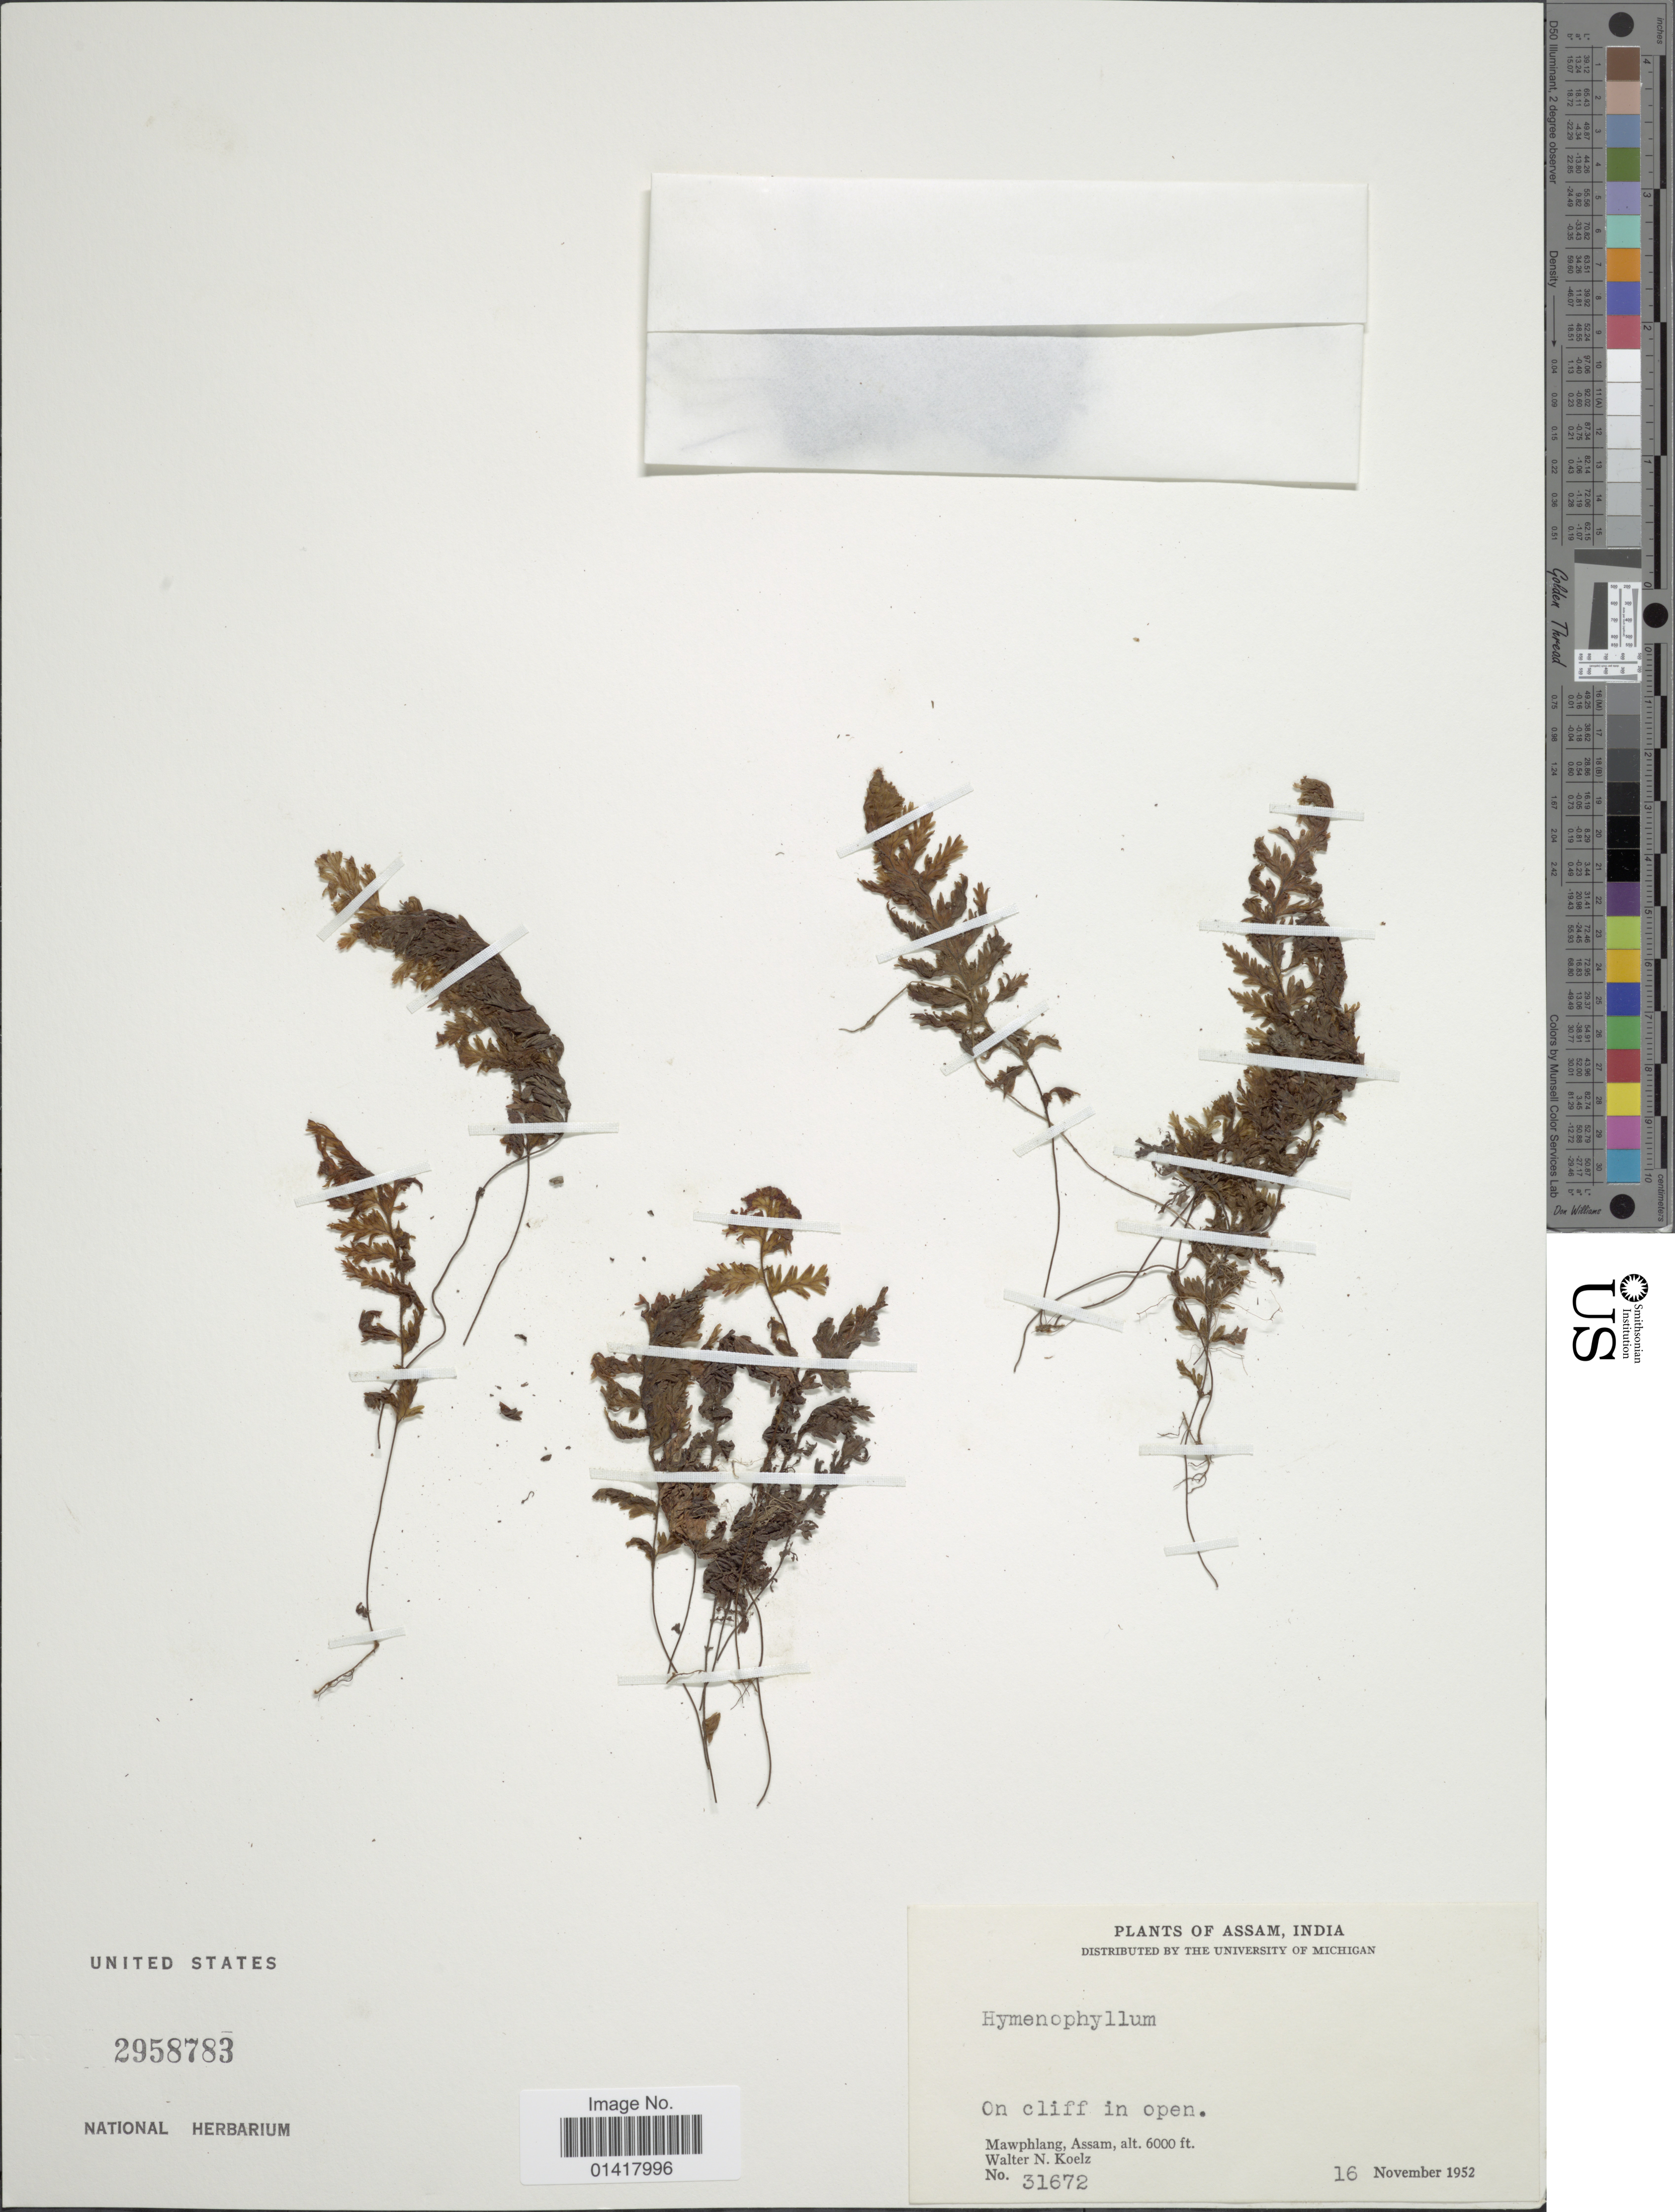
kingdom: Plantae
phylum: Tracheophyta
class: Polypodiopsida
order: Hymenophyllales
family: Hymenophyllaceae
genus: Hymenophyllum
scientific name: Hymenophyllum sp.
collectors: W. N. Koelz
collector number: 31672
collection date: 1952-11-16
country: India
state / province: Assam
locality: Mawphlang, Assam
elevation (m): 1829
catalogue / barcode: US 2958783